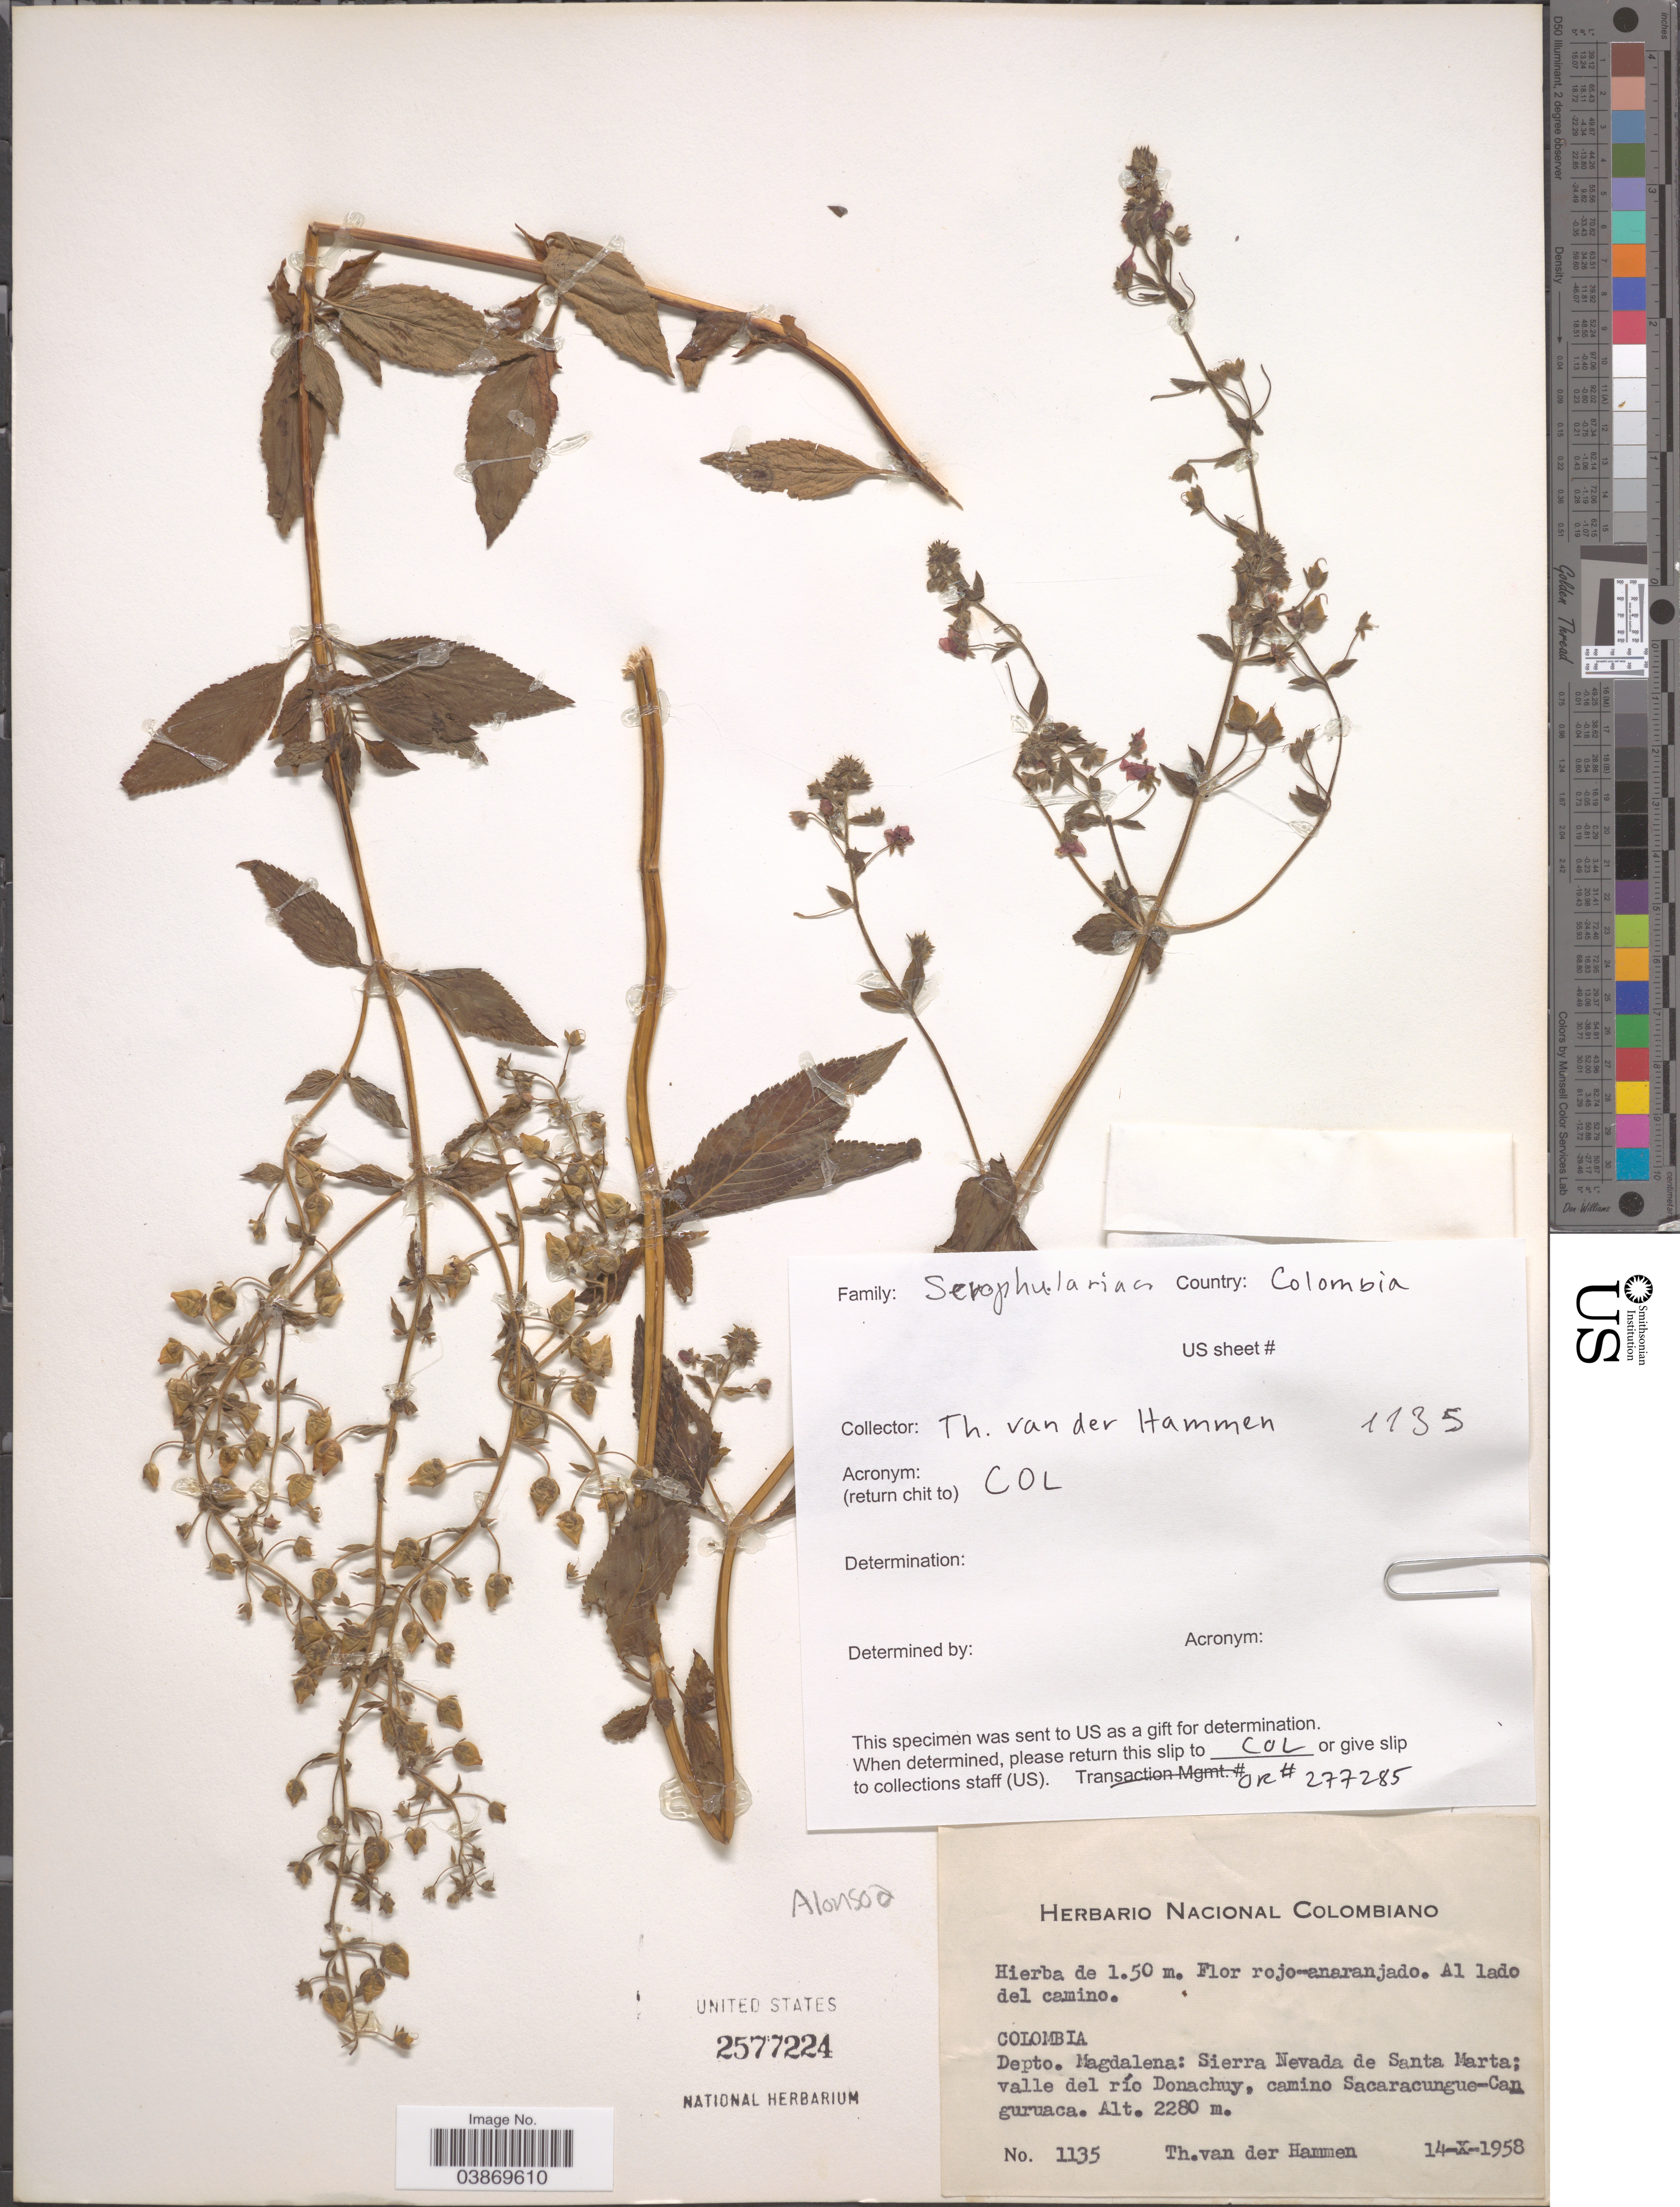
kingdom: Plantae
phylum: Tracheophyta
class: Magnoliopsida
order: Lamiales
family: Scrophulariaceae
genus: Alonsoa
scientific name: Alonsoa sp.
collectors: T. Van der Hammen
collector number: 1135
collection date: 1958-10-14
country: Colombia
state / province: Magdalena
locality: Depto. Magdalena: Sierra Nevada de Santa Marta; valle del río Donachuy, camino Sacaracungue-Canguruaca.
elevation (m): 2280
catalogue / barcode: US 2577224